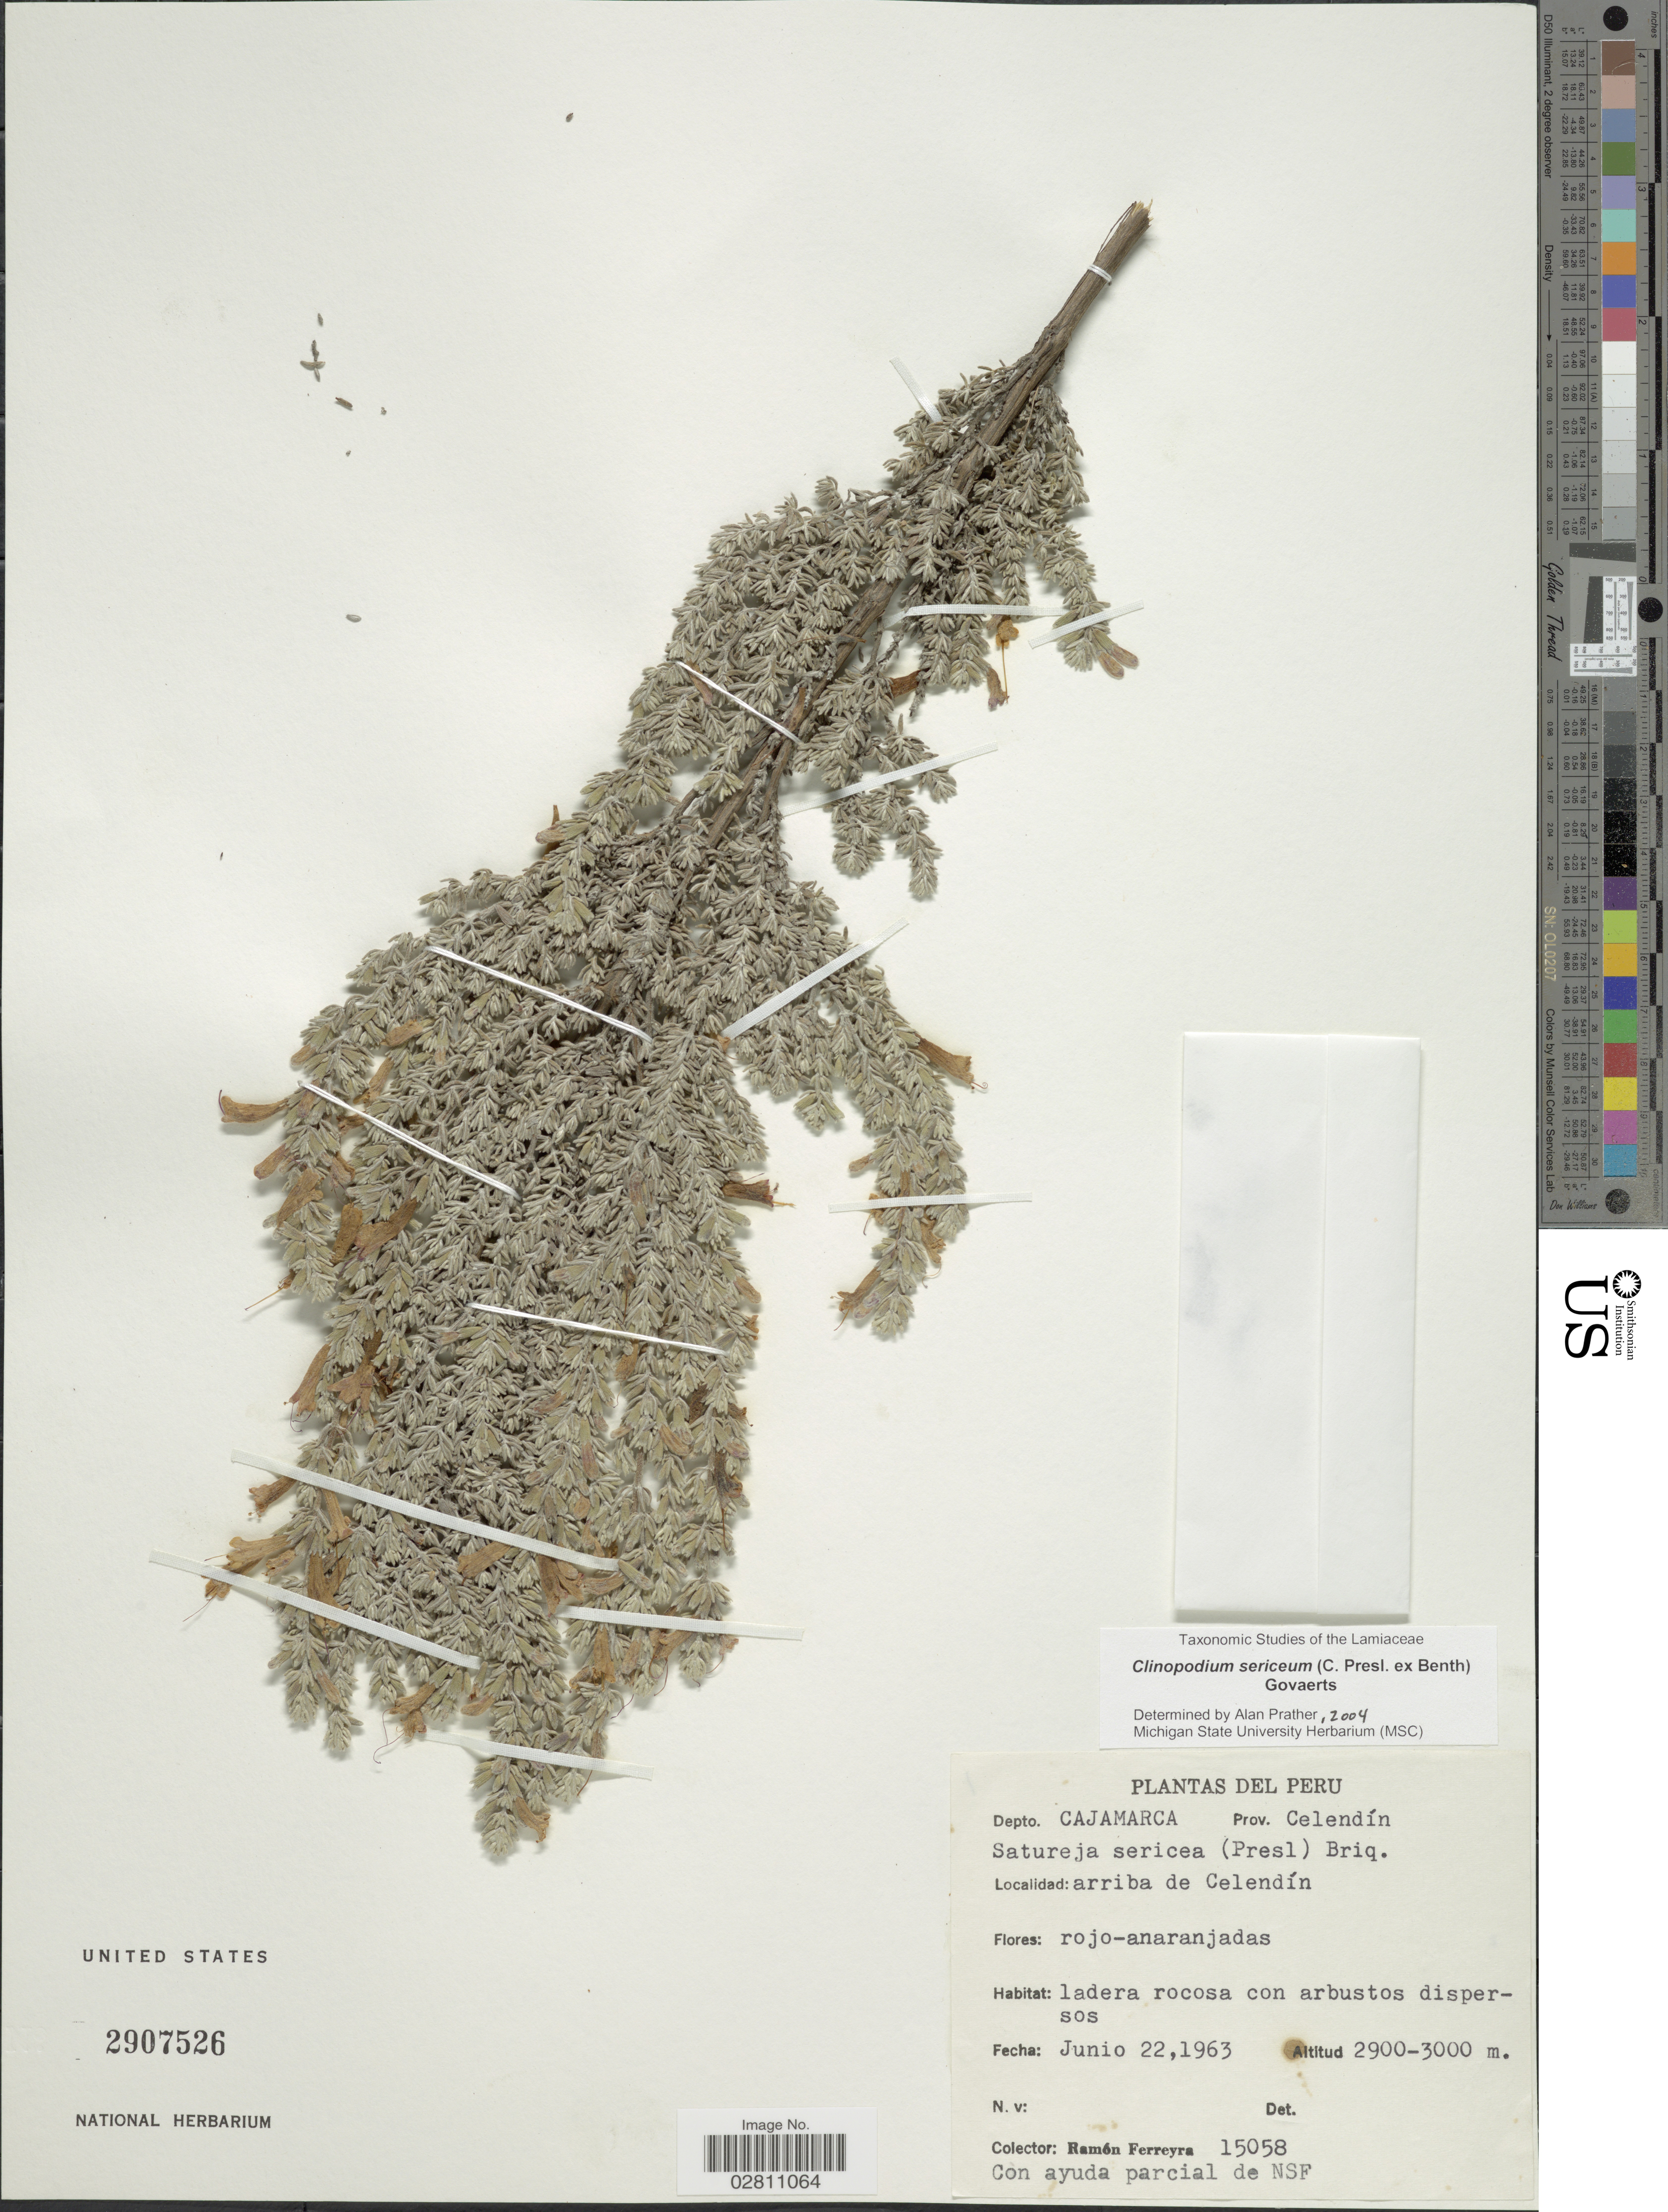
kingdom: Plantae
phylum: Tracheophyta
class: Magnoliopsida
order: Lamiales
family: Lamiaceae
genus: Clinopodium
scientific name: Clinopodium sericeum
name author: (C. Presl ex Benth.) Govaerts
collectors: R. A. Ferreyra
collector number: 15058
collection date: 1963-06-22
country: Peru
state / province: Cajamarca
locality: Depto. Cajamarca, Prov. Celendín, arriba de Celendín.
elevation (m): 2900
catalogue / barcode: US 2907526